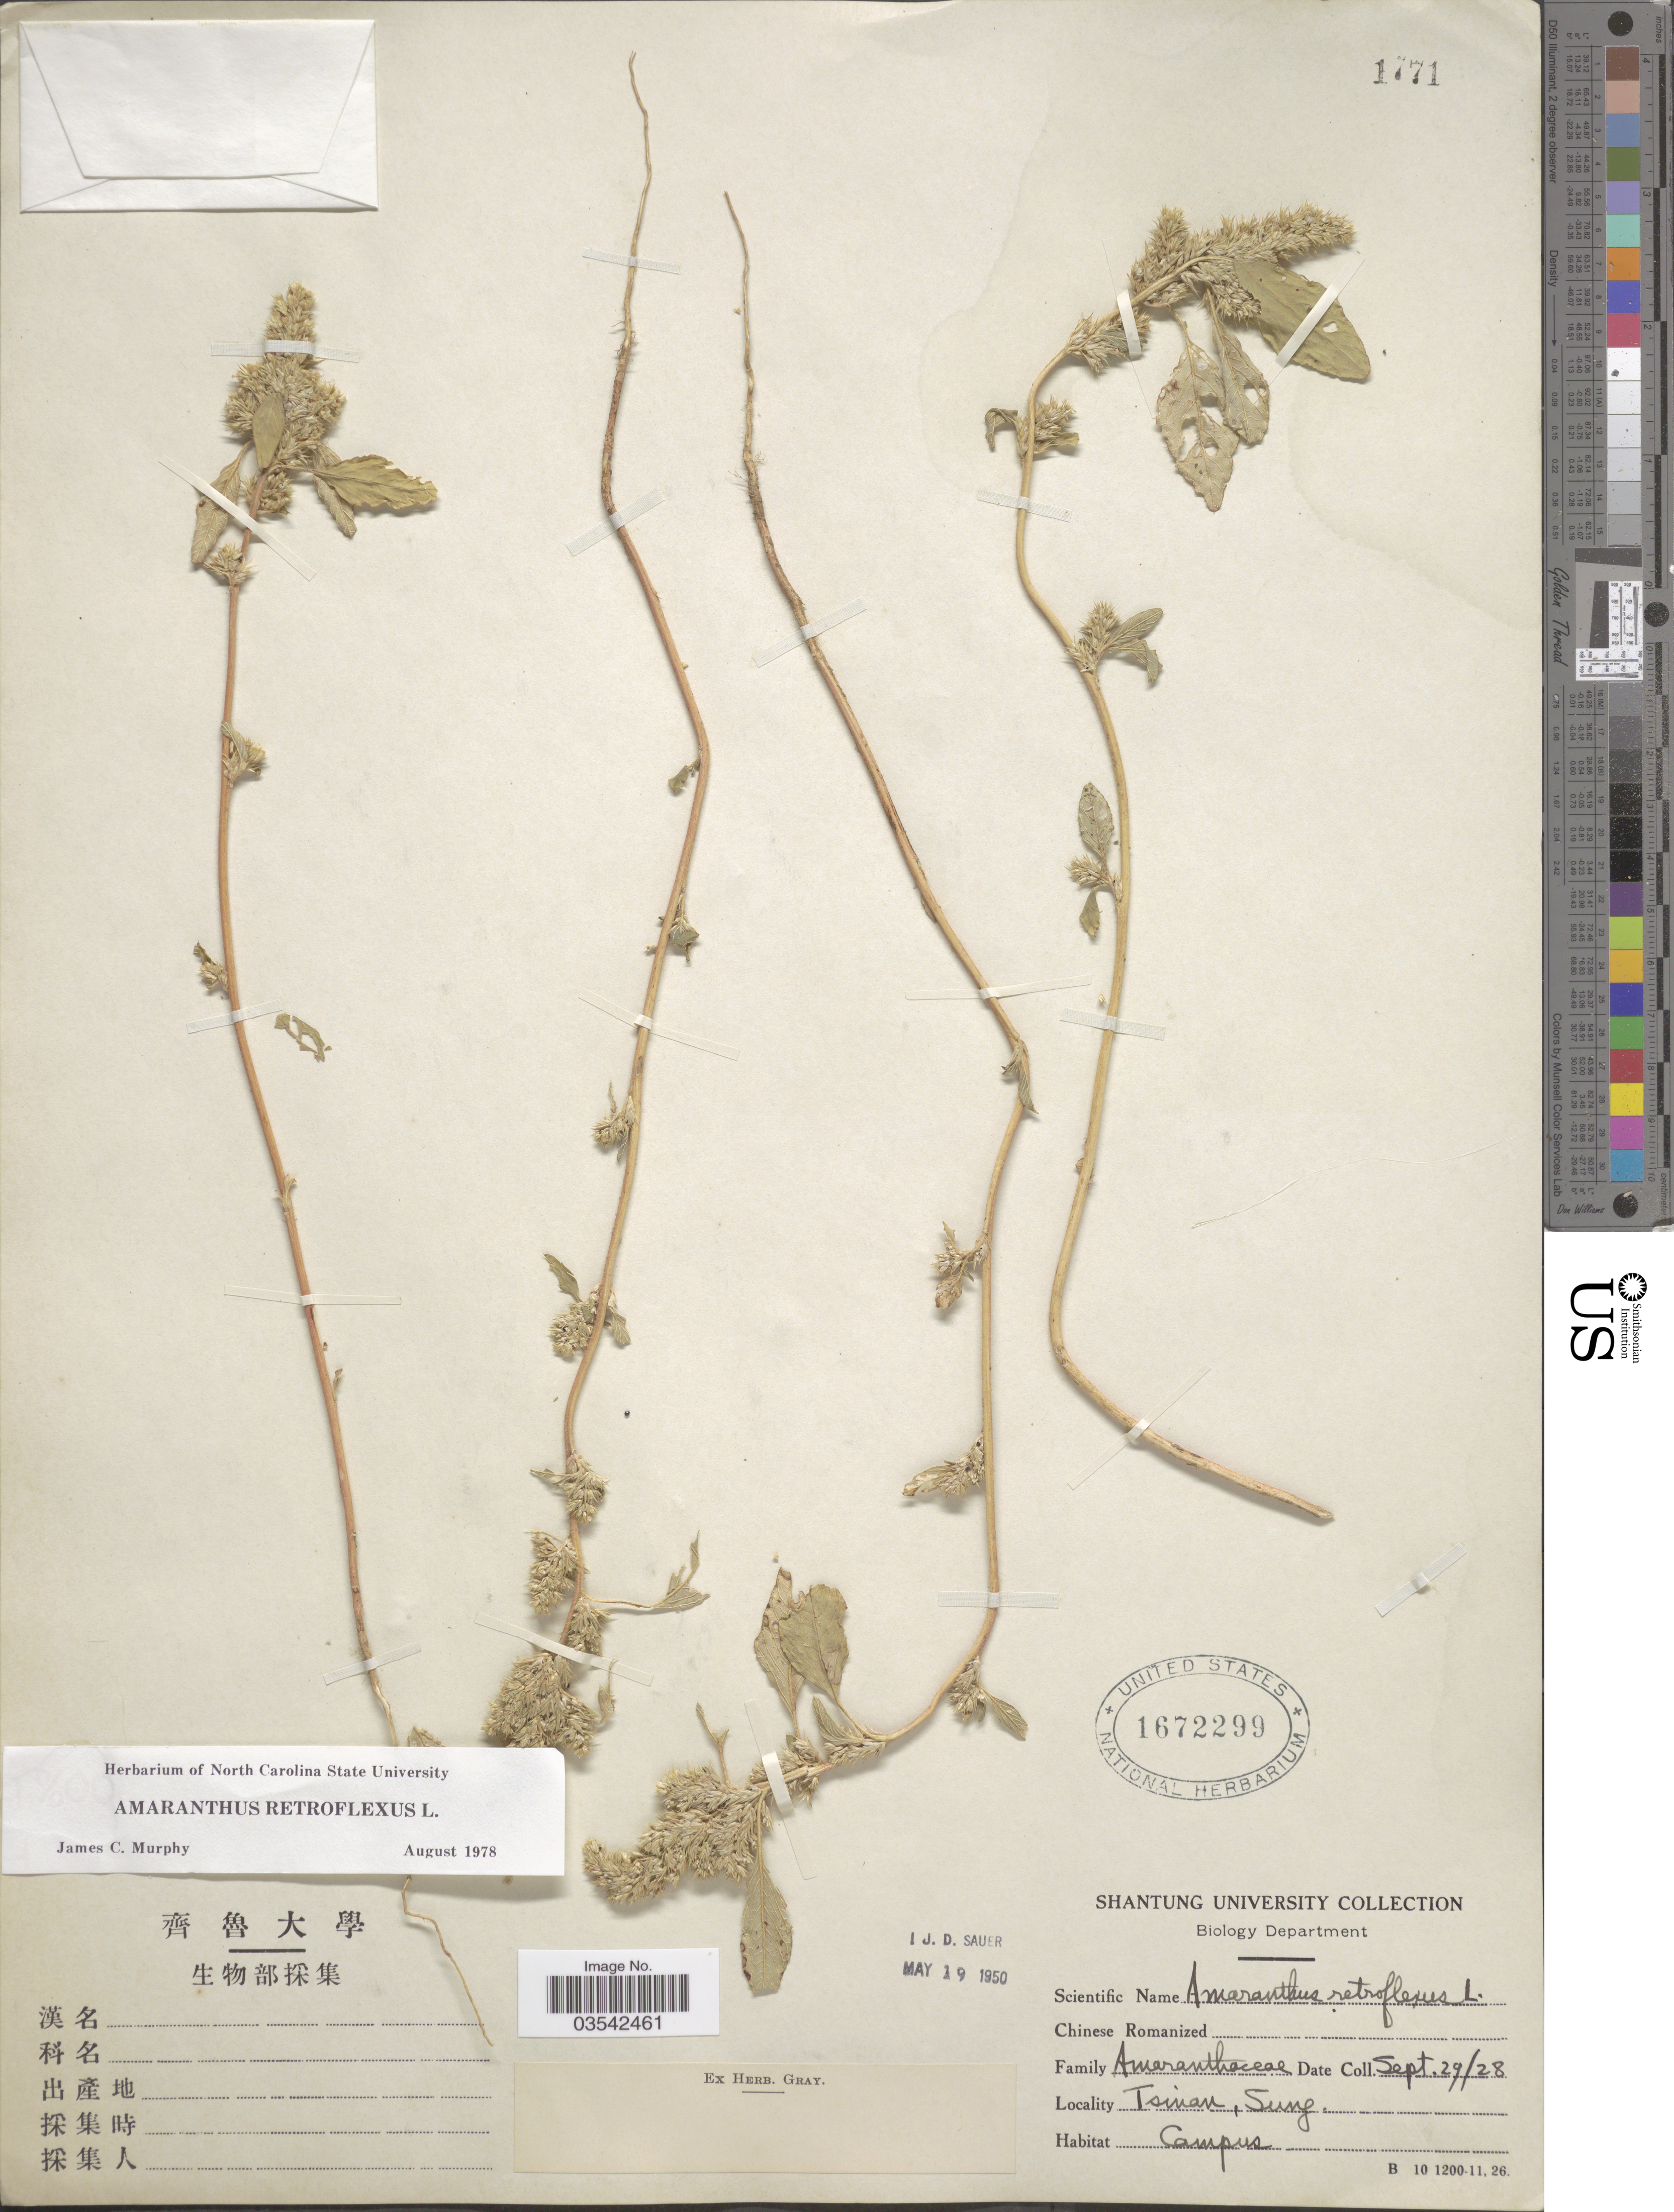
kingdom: Plantae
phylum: Tracheophyta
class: Magnoliopsida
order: Caryophyllales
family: Amaranthaceae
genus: Amaranthus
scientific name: Amaranthus retroflexus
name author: L.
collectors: Shantung University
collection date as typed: Transcribed d/m/y: 29/9/28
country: China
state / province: Shandong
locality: Tsinan, Sung. Campus.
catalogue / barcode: US 1672299